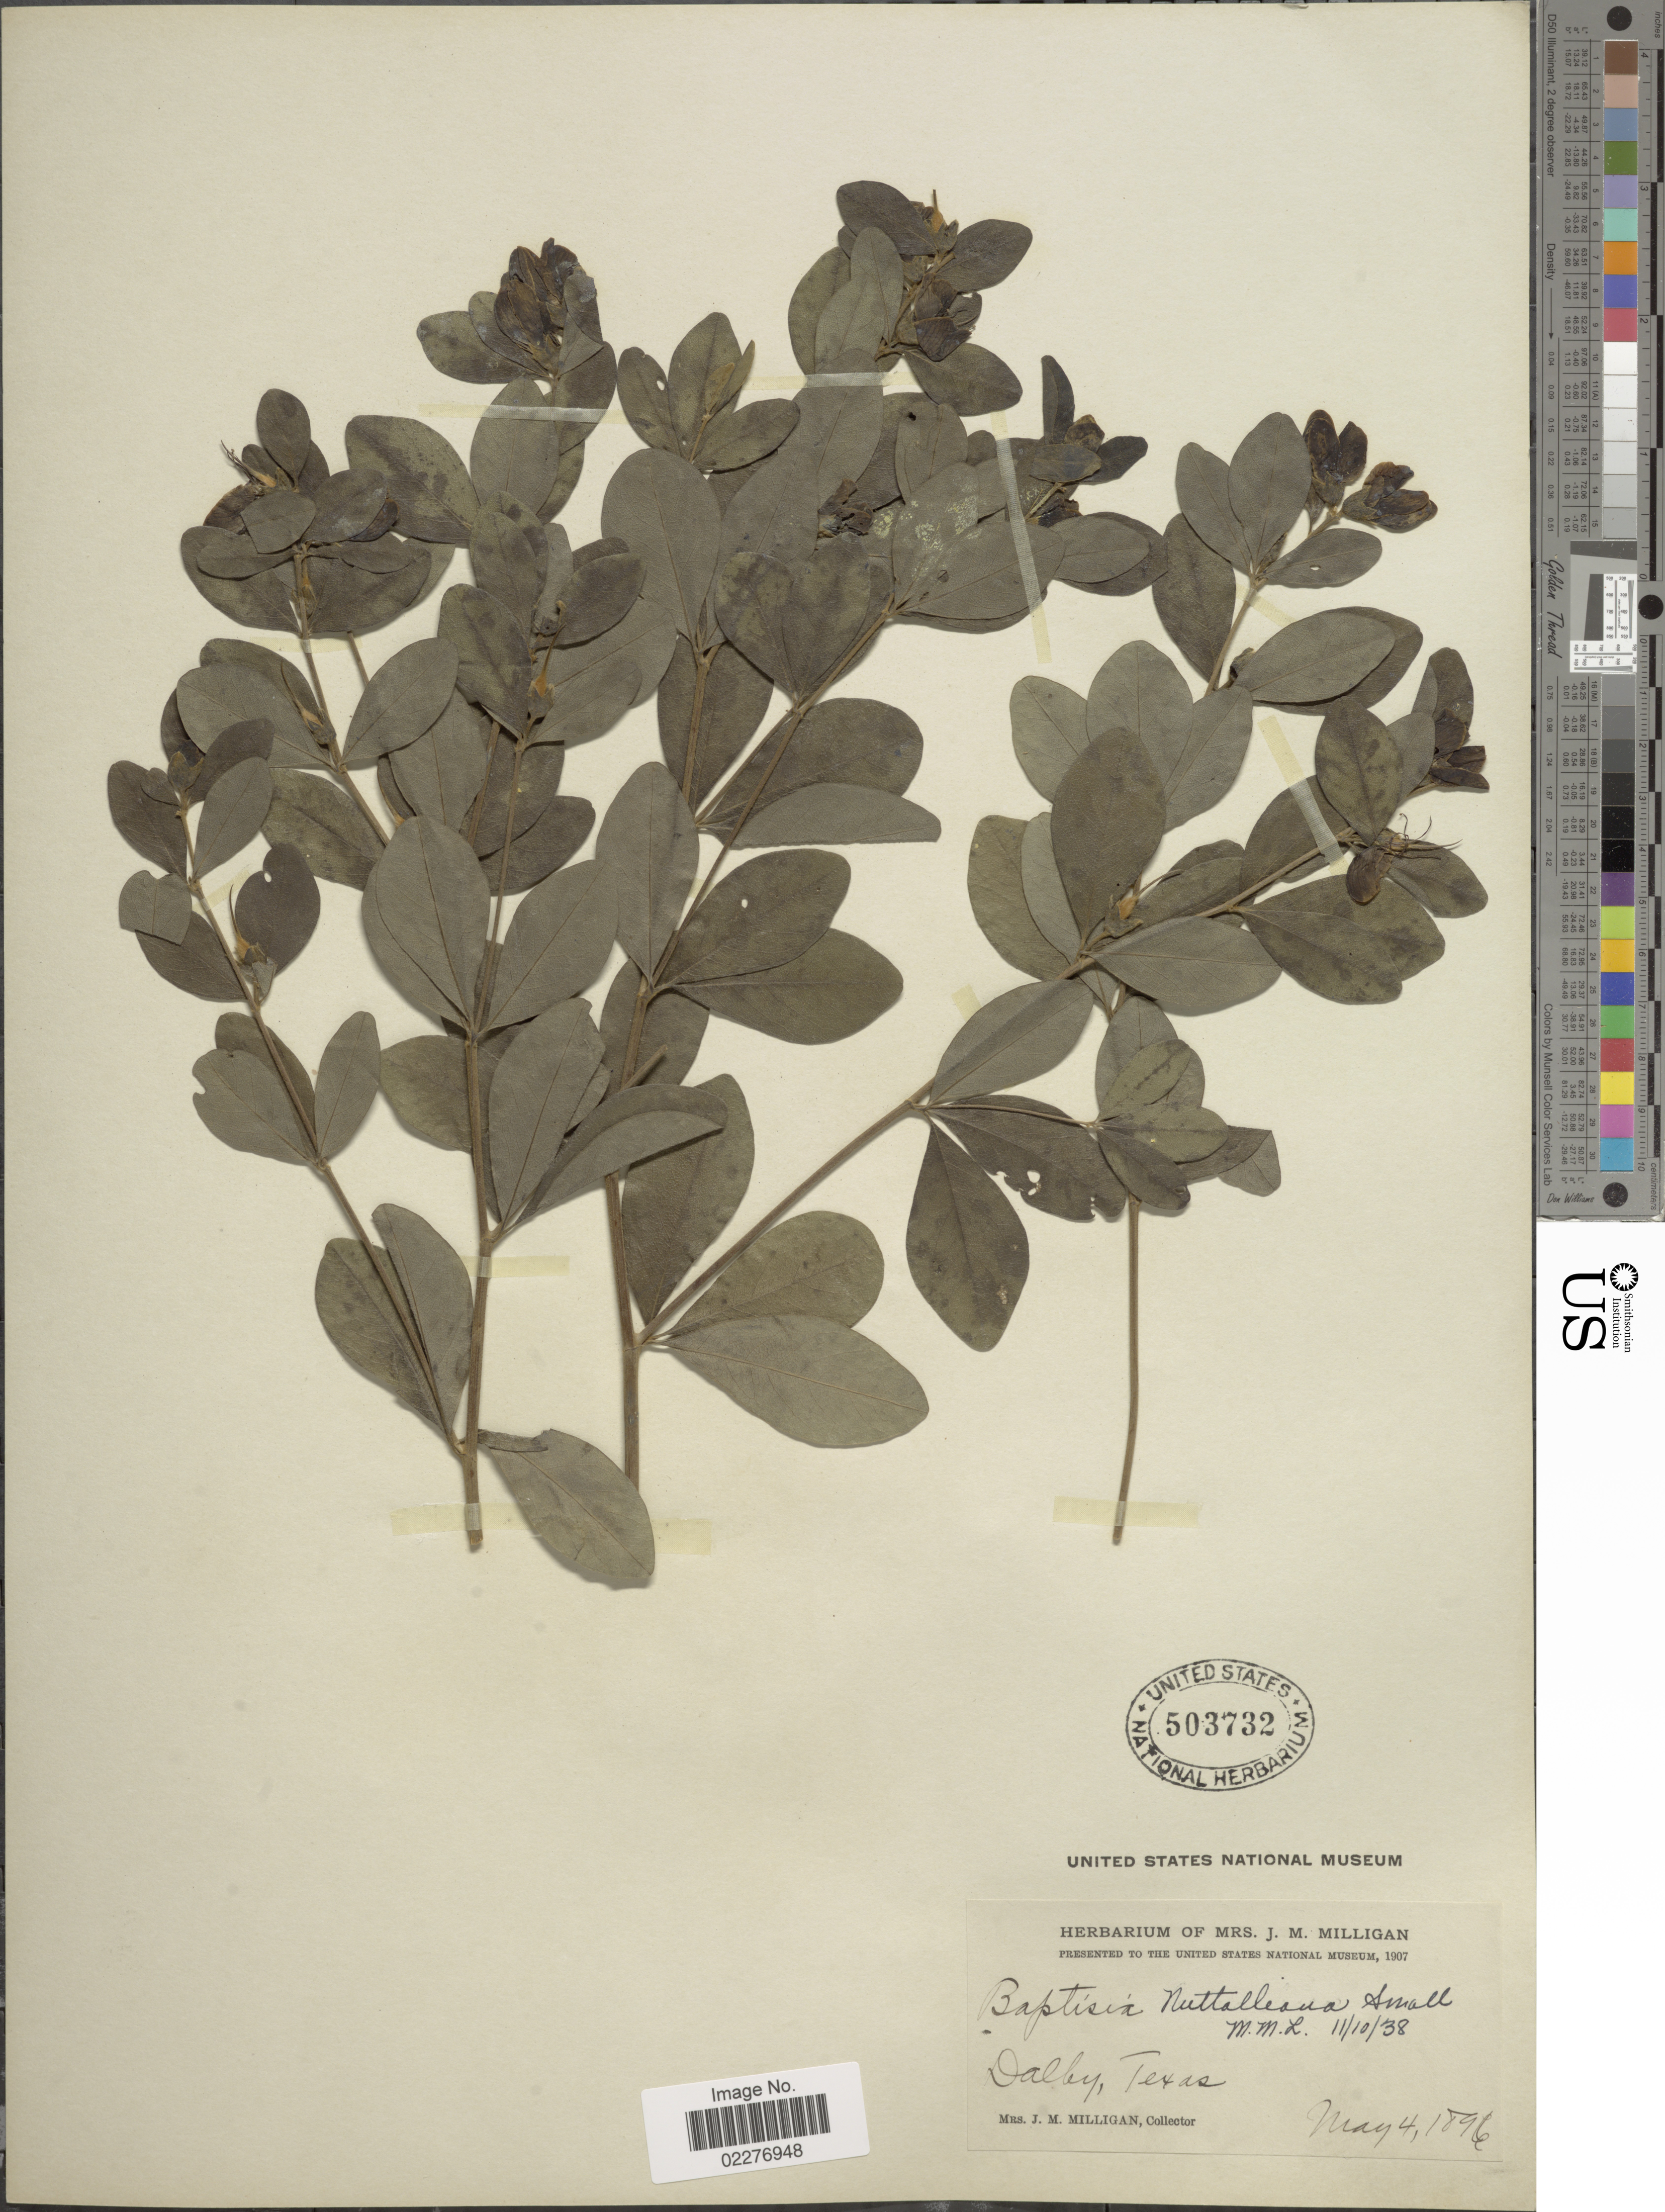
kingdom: Plantae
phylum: Tracheophyta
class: Magnoliopsida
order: Fabales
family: Fabaceae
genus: Baptisia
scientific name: Baptisia nuttalliana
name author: Small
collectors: J. Milligan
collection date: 1896-05-04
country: United States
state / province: Texas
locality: Dalby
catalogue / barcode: US 503732